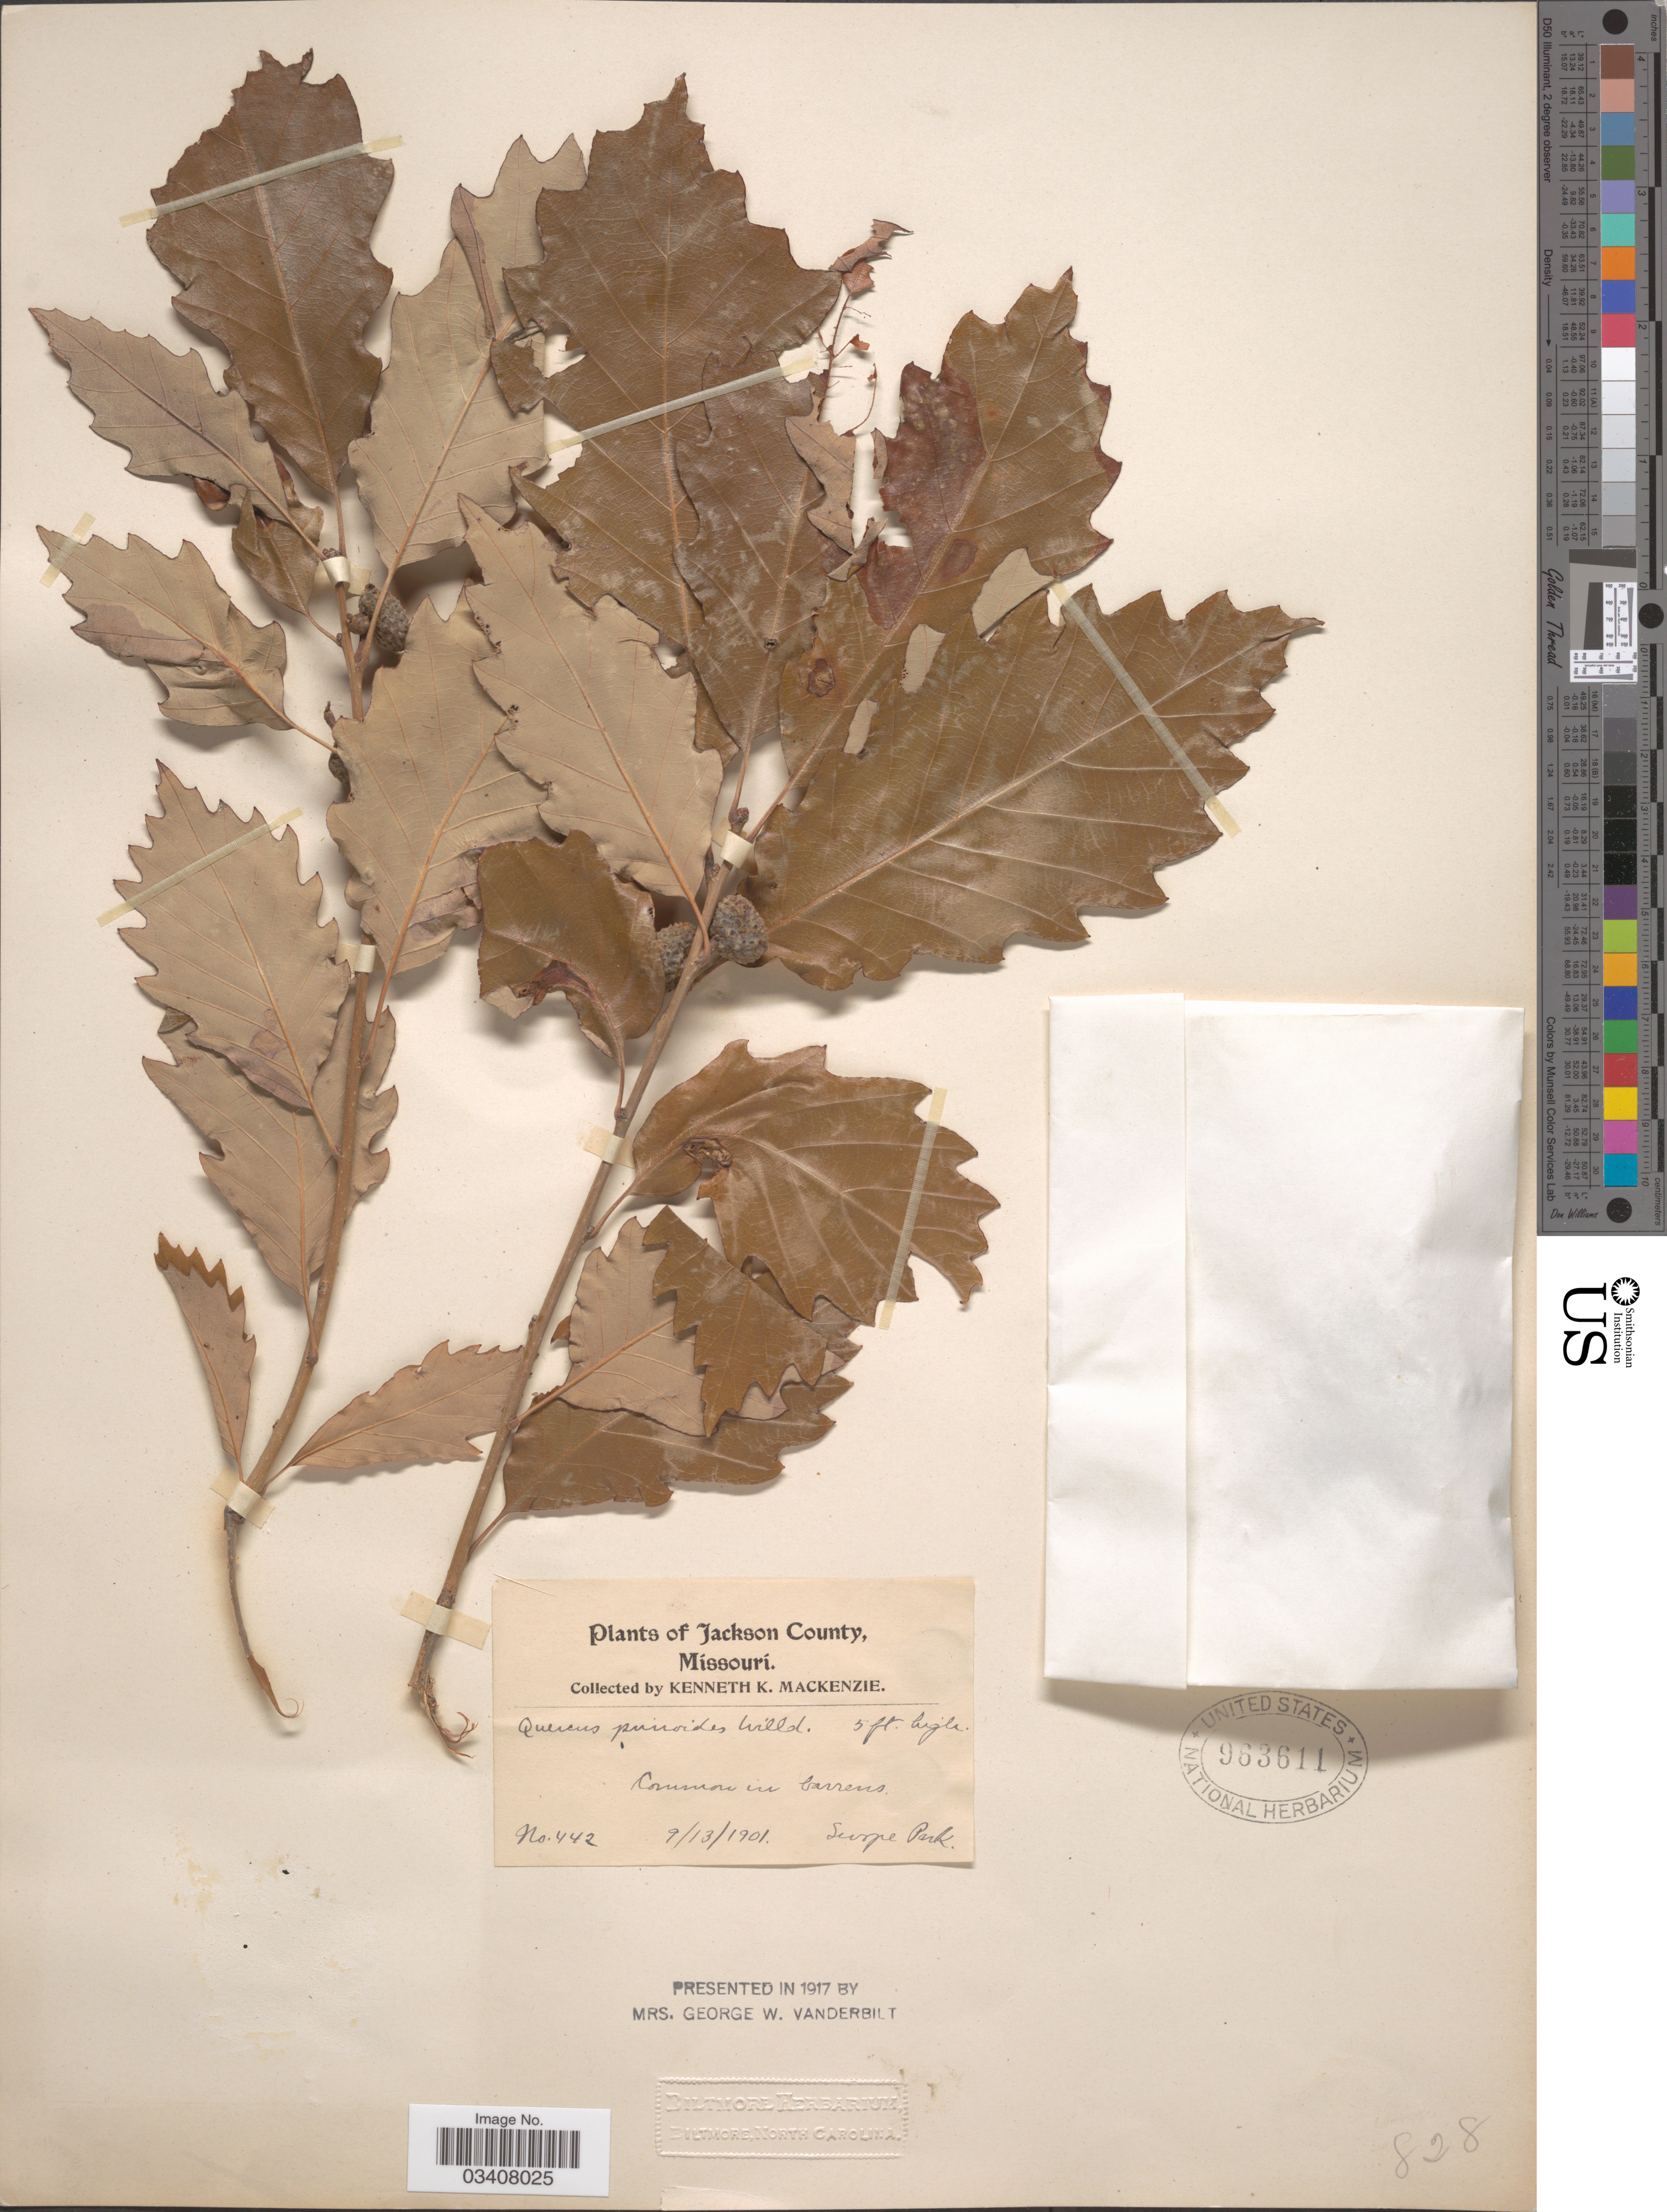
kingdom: Plantae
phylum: Tracheophyta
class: Magnoliopsida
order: Fagales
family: Fagaceae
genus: Quercus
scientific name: Quercus prinoides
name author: Willd.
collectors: K. K. Mackenzie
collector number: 442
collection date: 1901-09-13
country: United States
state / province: Missouri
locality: Jackson County. Swope Park.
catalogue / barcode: US 963611